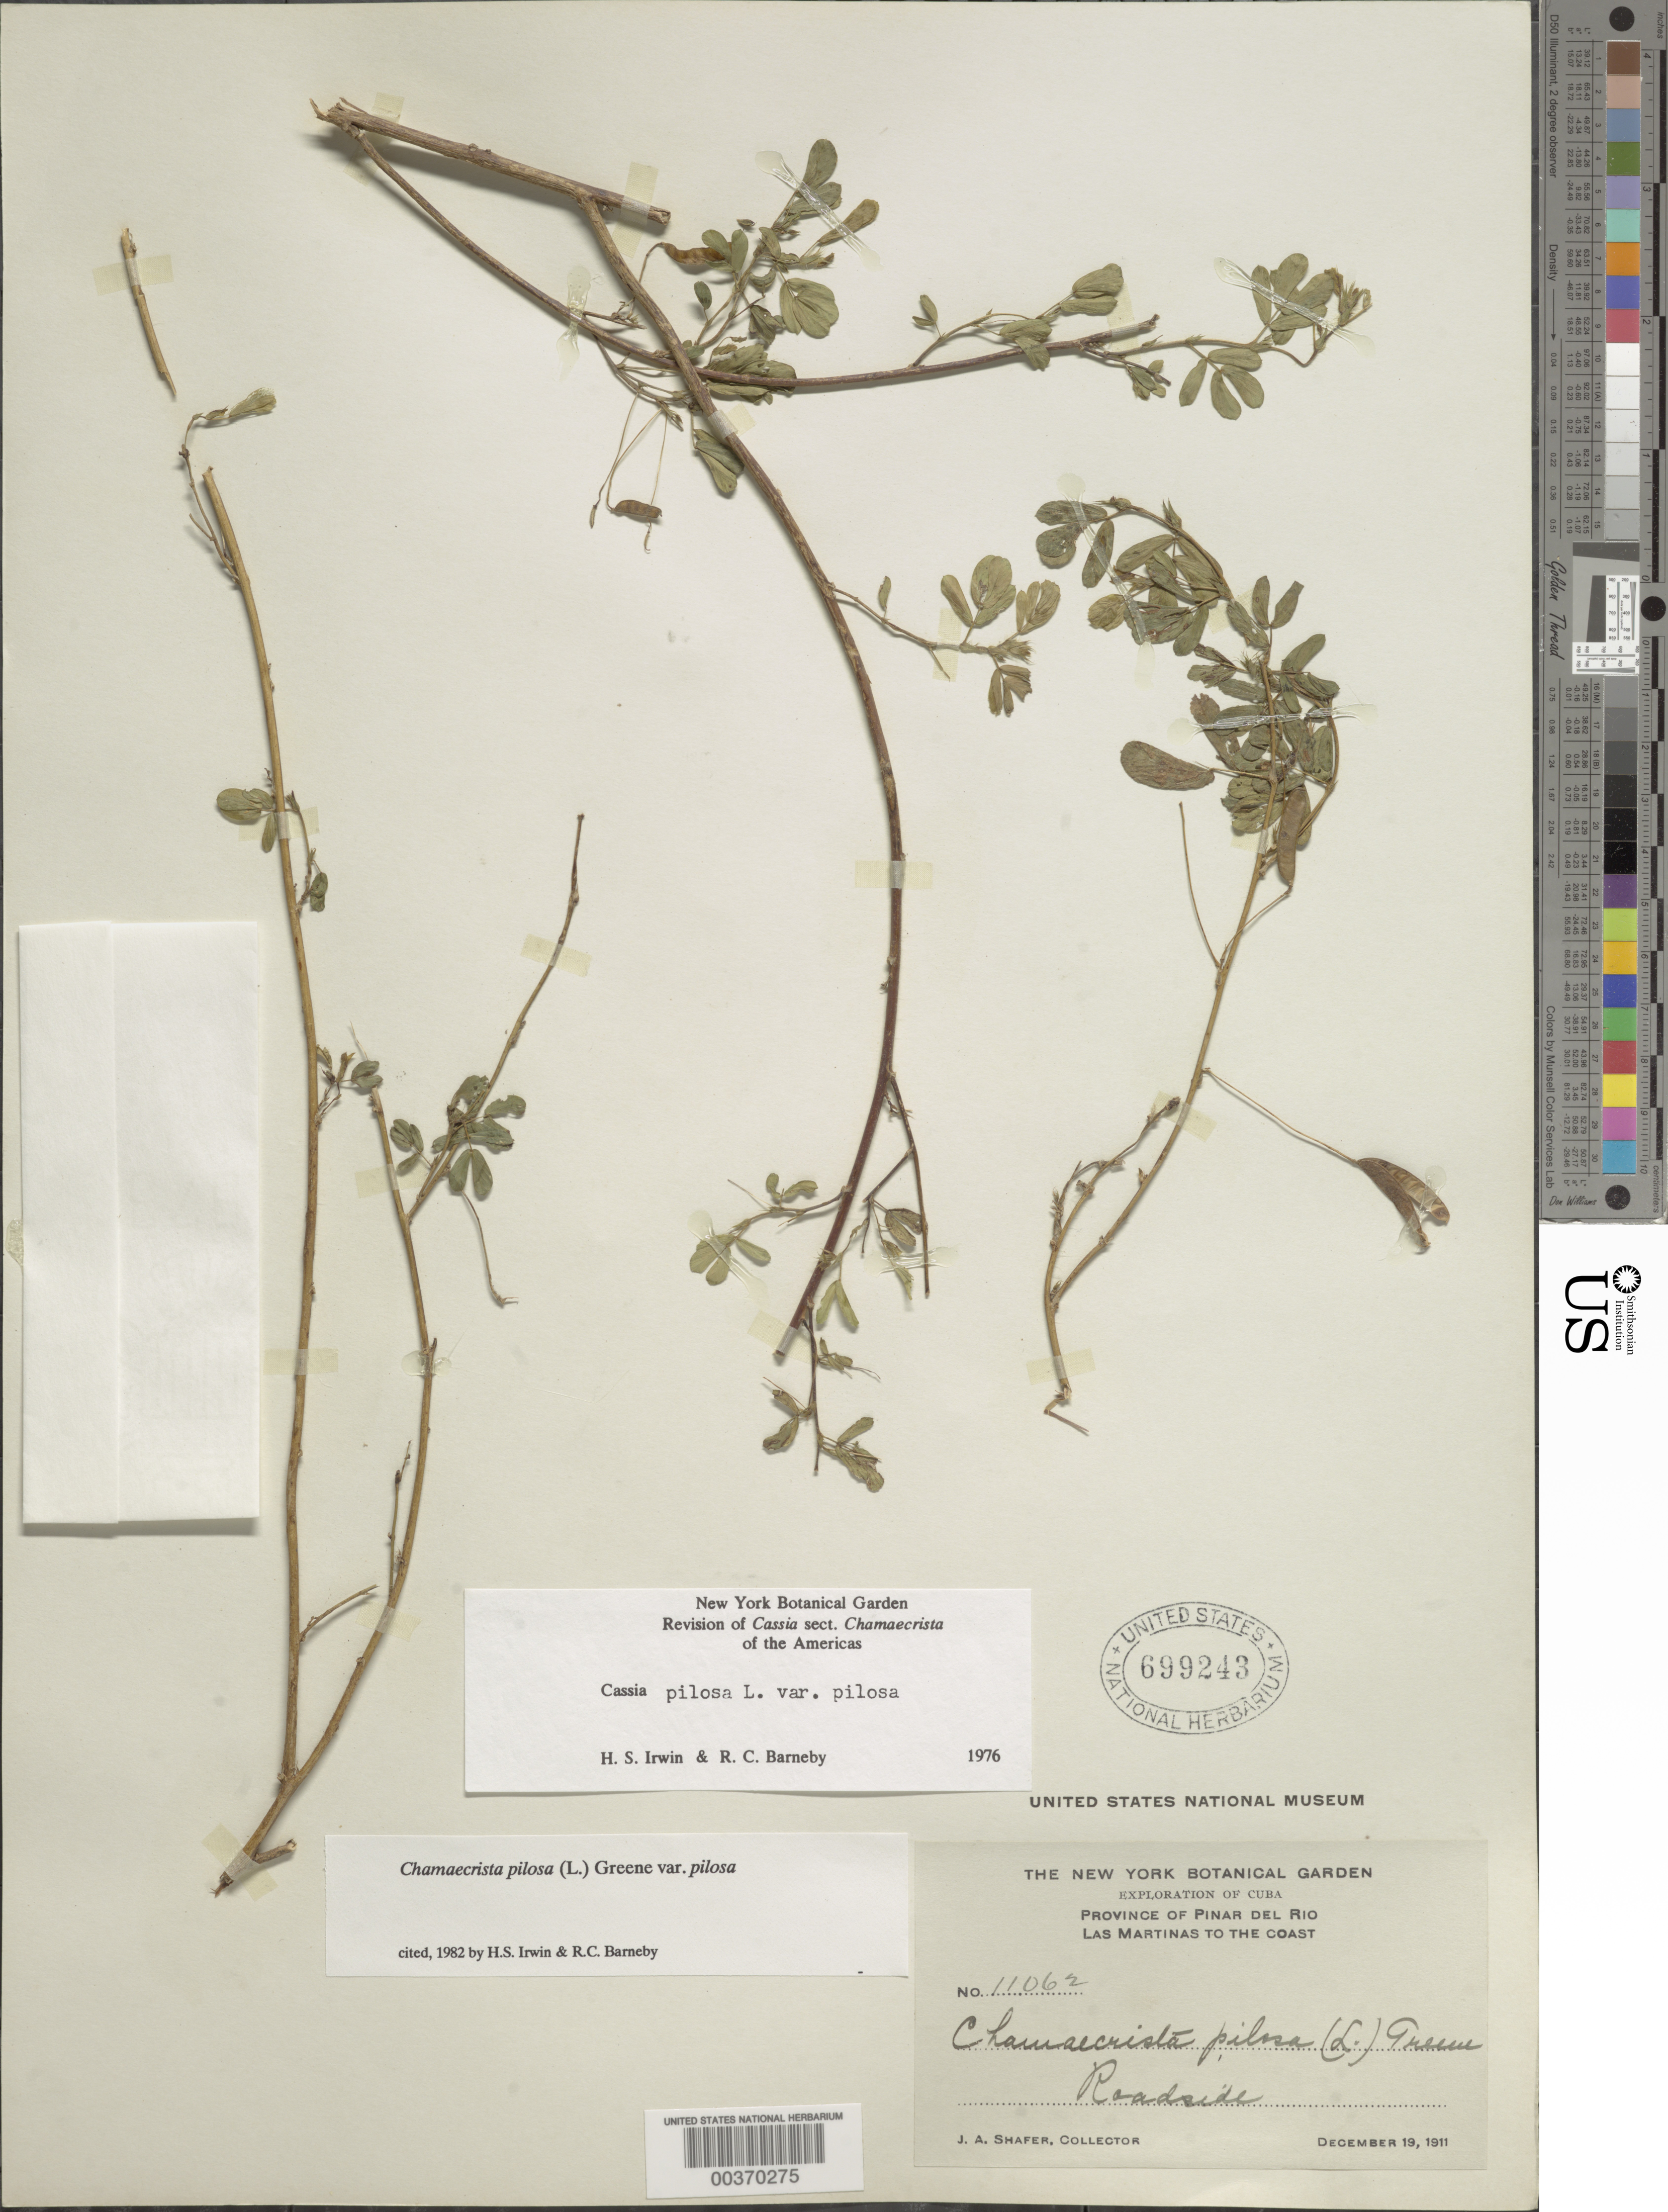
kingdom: Plantae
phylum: Tracheophyta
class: Magnoliopsida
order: Fabales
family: Fabaceae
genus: Chamaecrista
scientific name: Chamaecrista pilosa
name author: (L.) Greene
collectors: J. A. Shafer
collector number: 11062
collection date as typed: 19 Dec 1911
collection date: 1911-12-19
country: Cuba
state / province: Pinar del Río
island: Greater Antilles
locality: Las martinas to the coast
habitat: Roadside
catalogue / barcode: US 699243